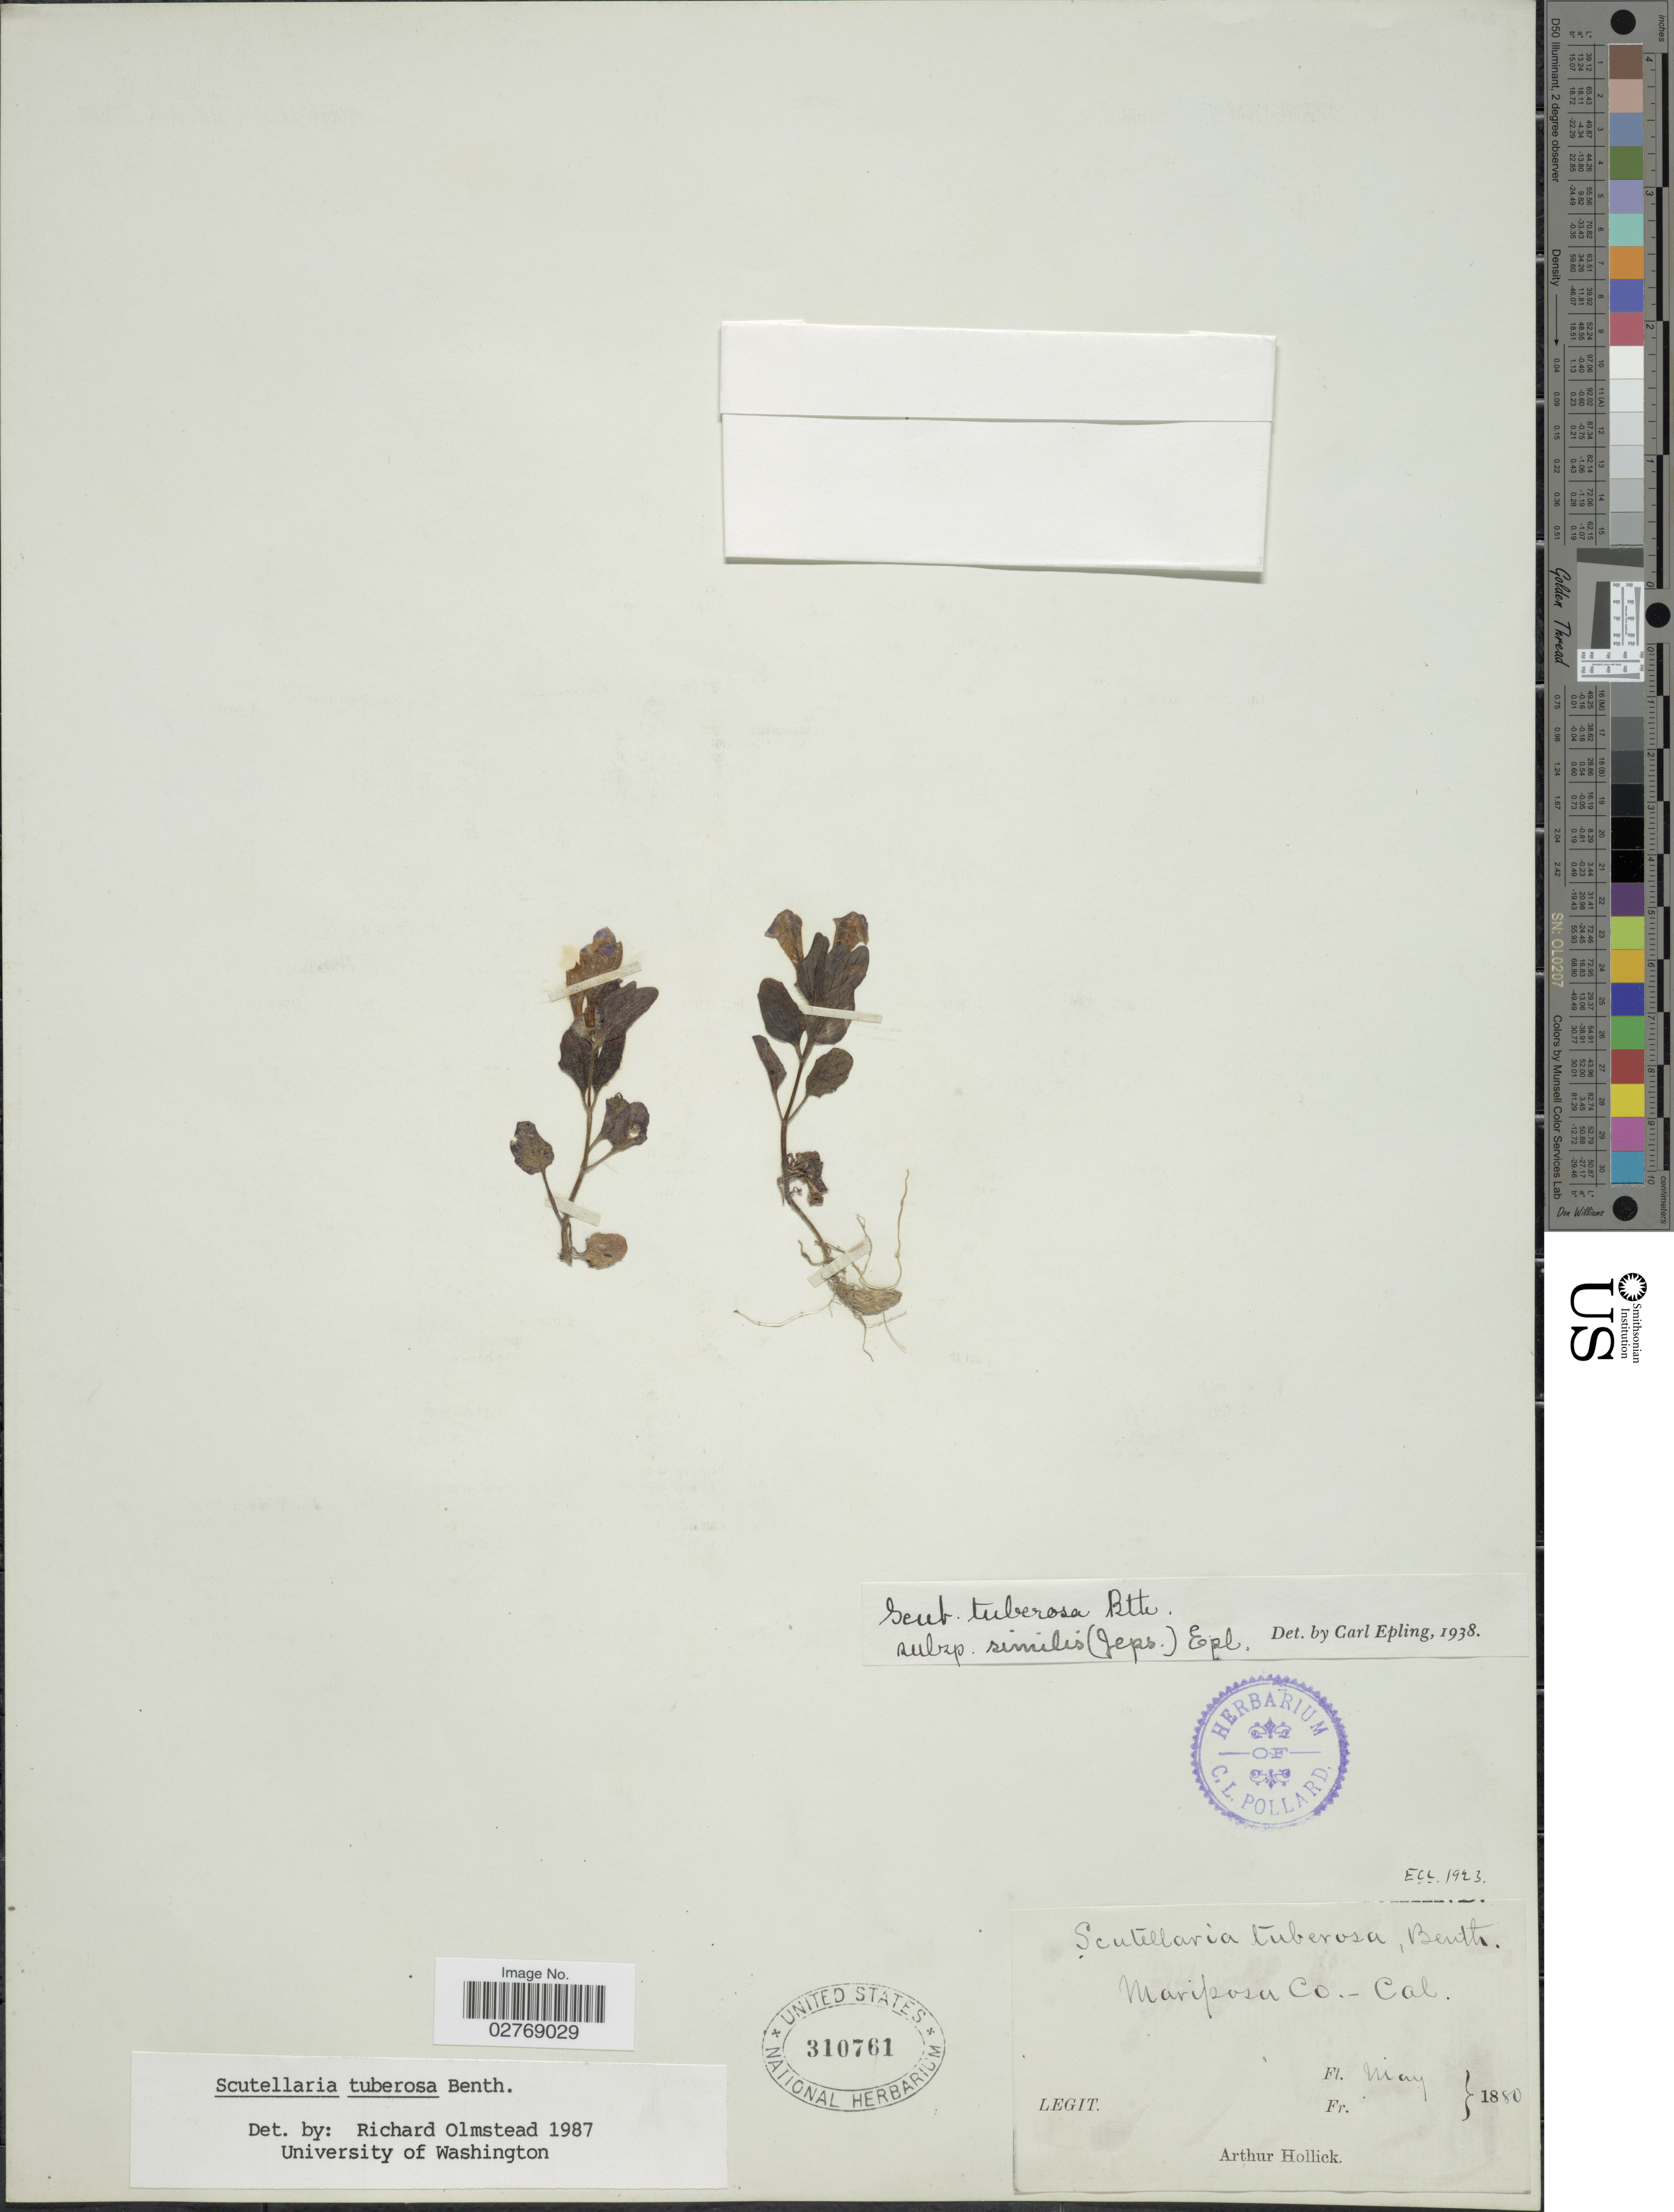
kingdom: Plantae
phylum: Tracheophyta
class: Magnoliopsida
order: Lamiales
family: Lamiaceae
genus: Scutellaria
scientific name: Scutellaria tuberosa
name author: Benth.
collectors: A. Hollick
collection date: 1880-05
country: United States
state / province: California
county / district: Mariposa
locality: Mariposa Co.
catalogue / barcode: US 310761